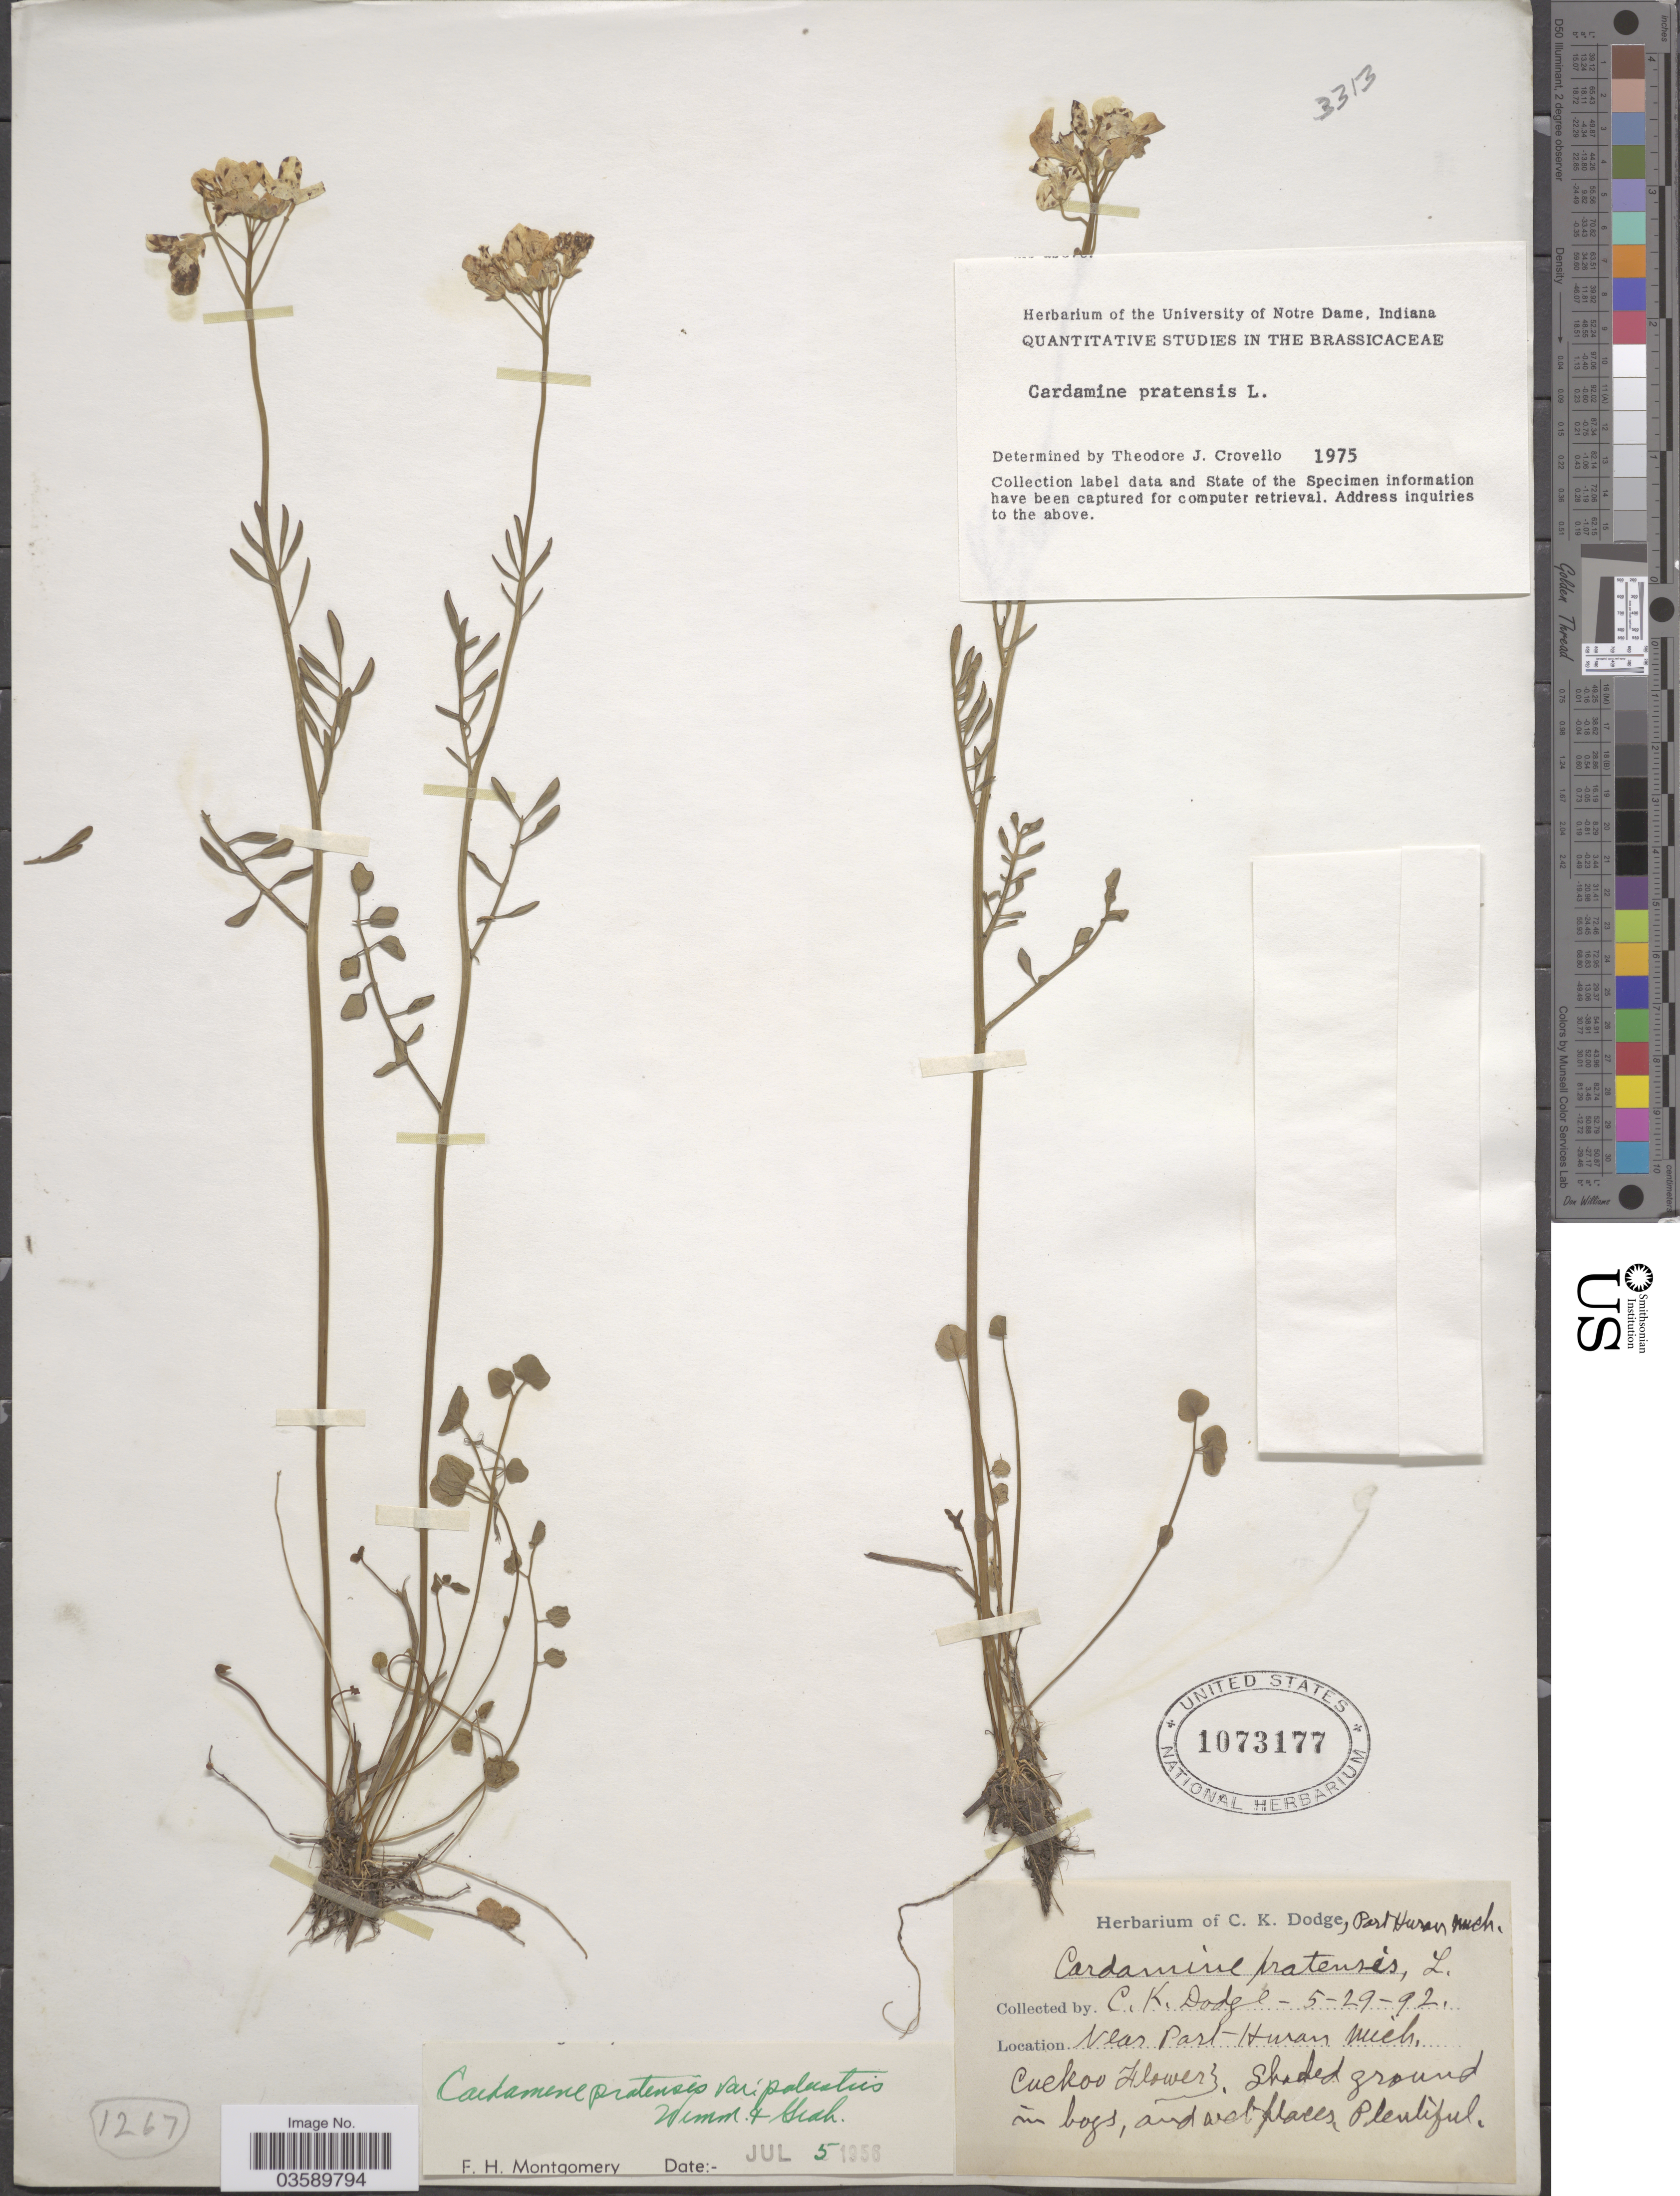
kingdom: Plantae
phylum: Tracheophyta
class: Magnoliopsida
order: Brassicales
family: Brassicaceae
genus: Cardamine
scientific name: Cardamine pratensis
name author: L.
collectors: C. Dodge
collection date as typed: Transcribed d/m/y: 29/5/92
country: United States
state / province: Michigan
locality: Near Port-Huron.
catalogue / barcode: US 1073177